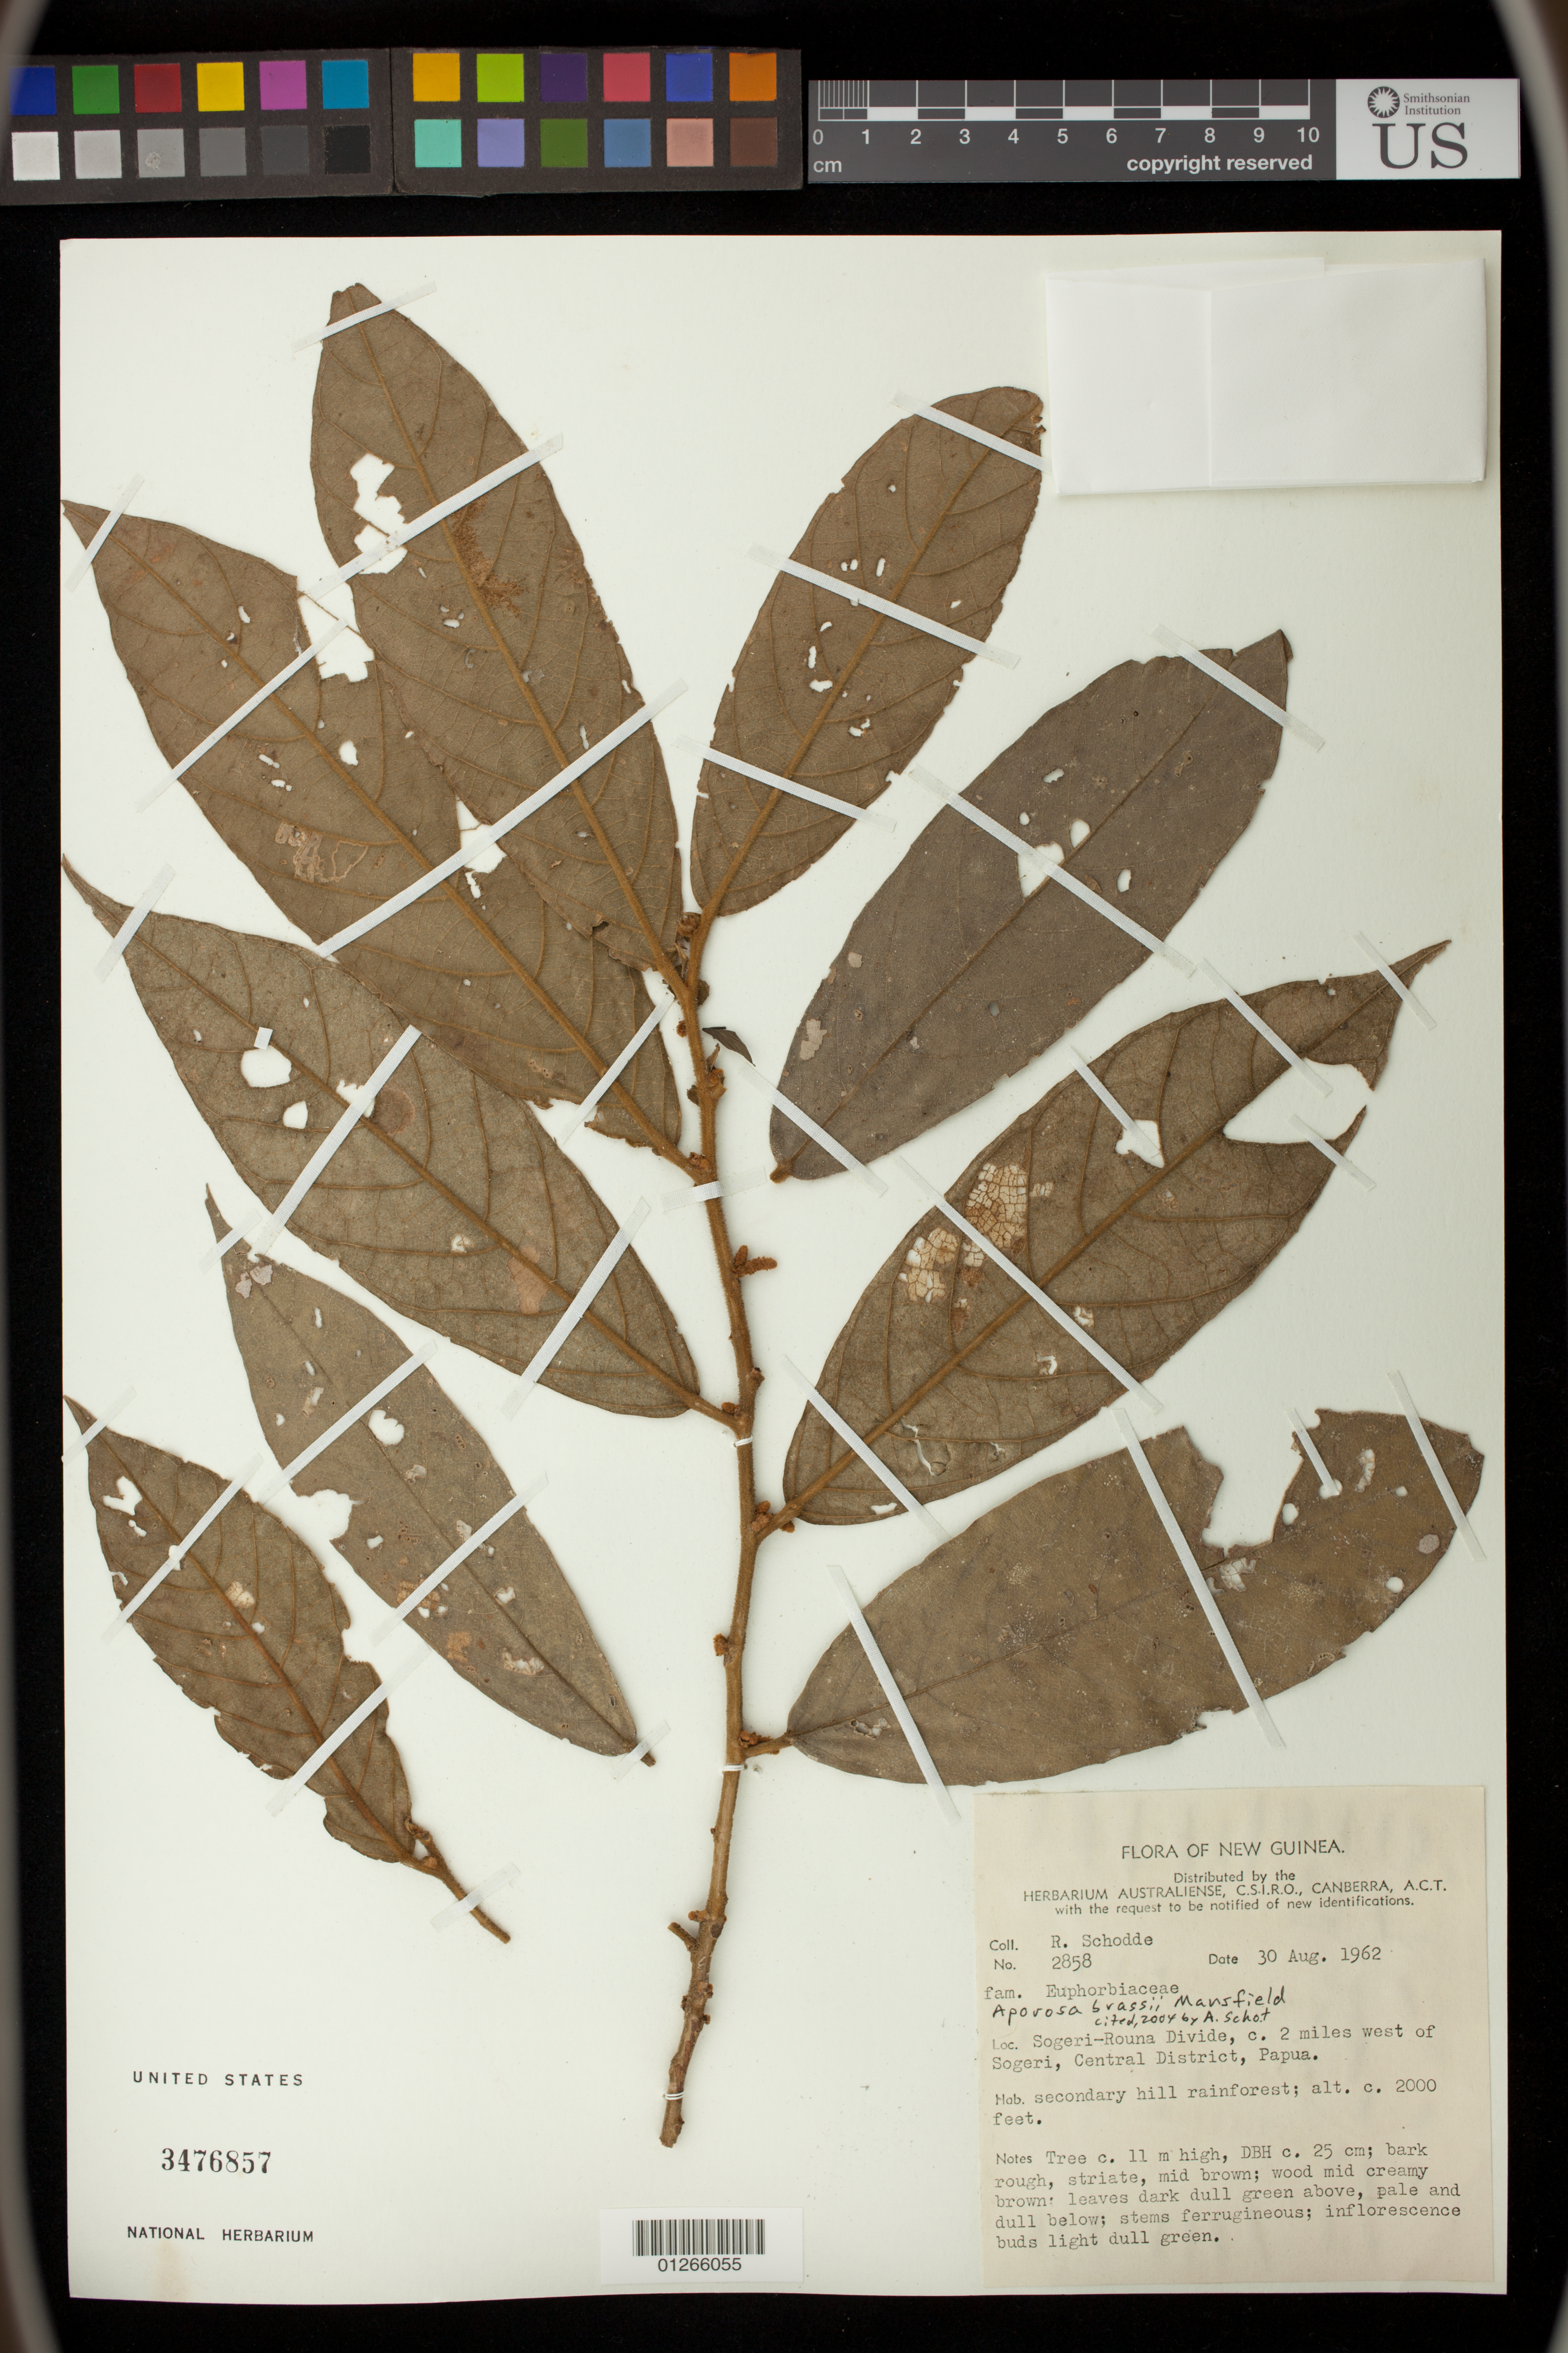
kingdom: Plantae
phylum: Tracheophyta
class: Magnoliopsida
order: Malpighiales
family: Phyllanthaceae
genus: Aporosa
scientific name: Aporosa brassii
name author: Mansf.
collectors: R. Schodde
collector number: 2858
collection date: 1962-08-30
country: Papua New Guinea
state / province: Central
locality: Sogeri-Rouna Divide, c. 2 miles west of Sogeri, Central District, Papua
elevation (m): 610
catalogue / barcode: US 3476857